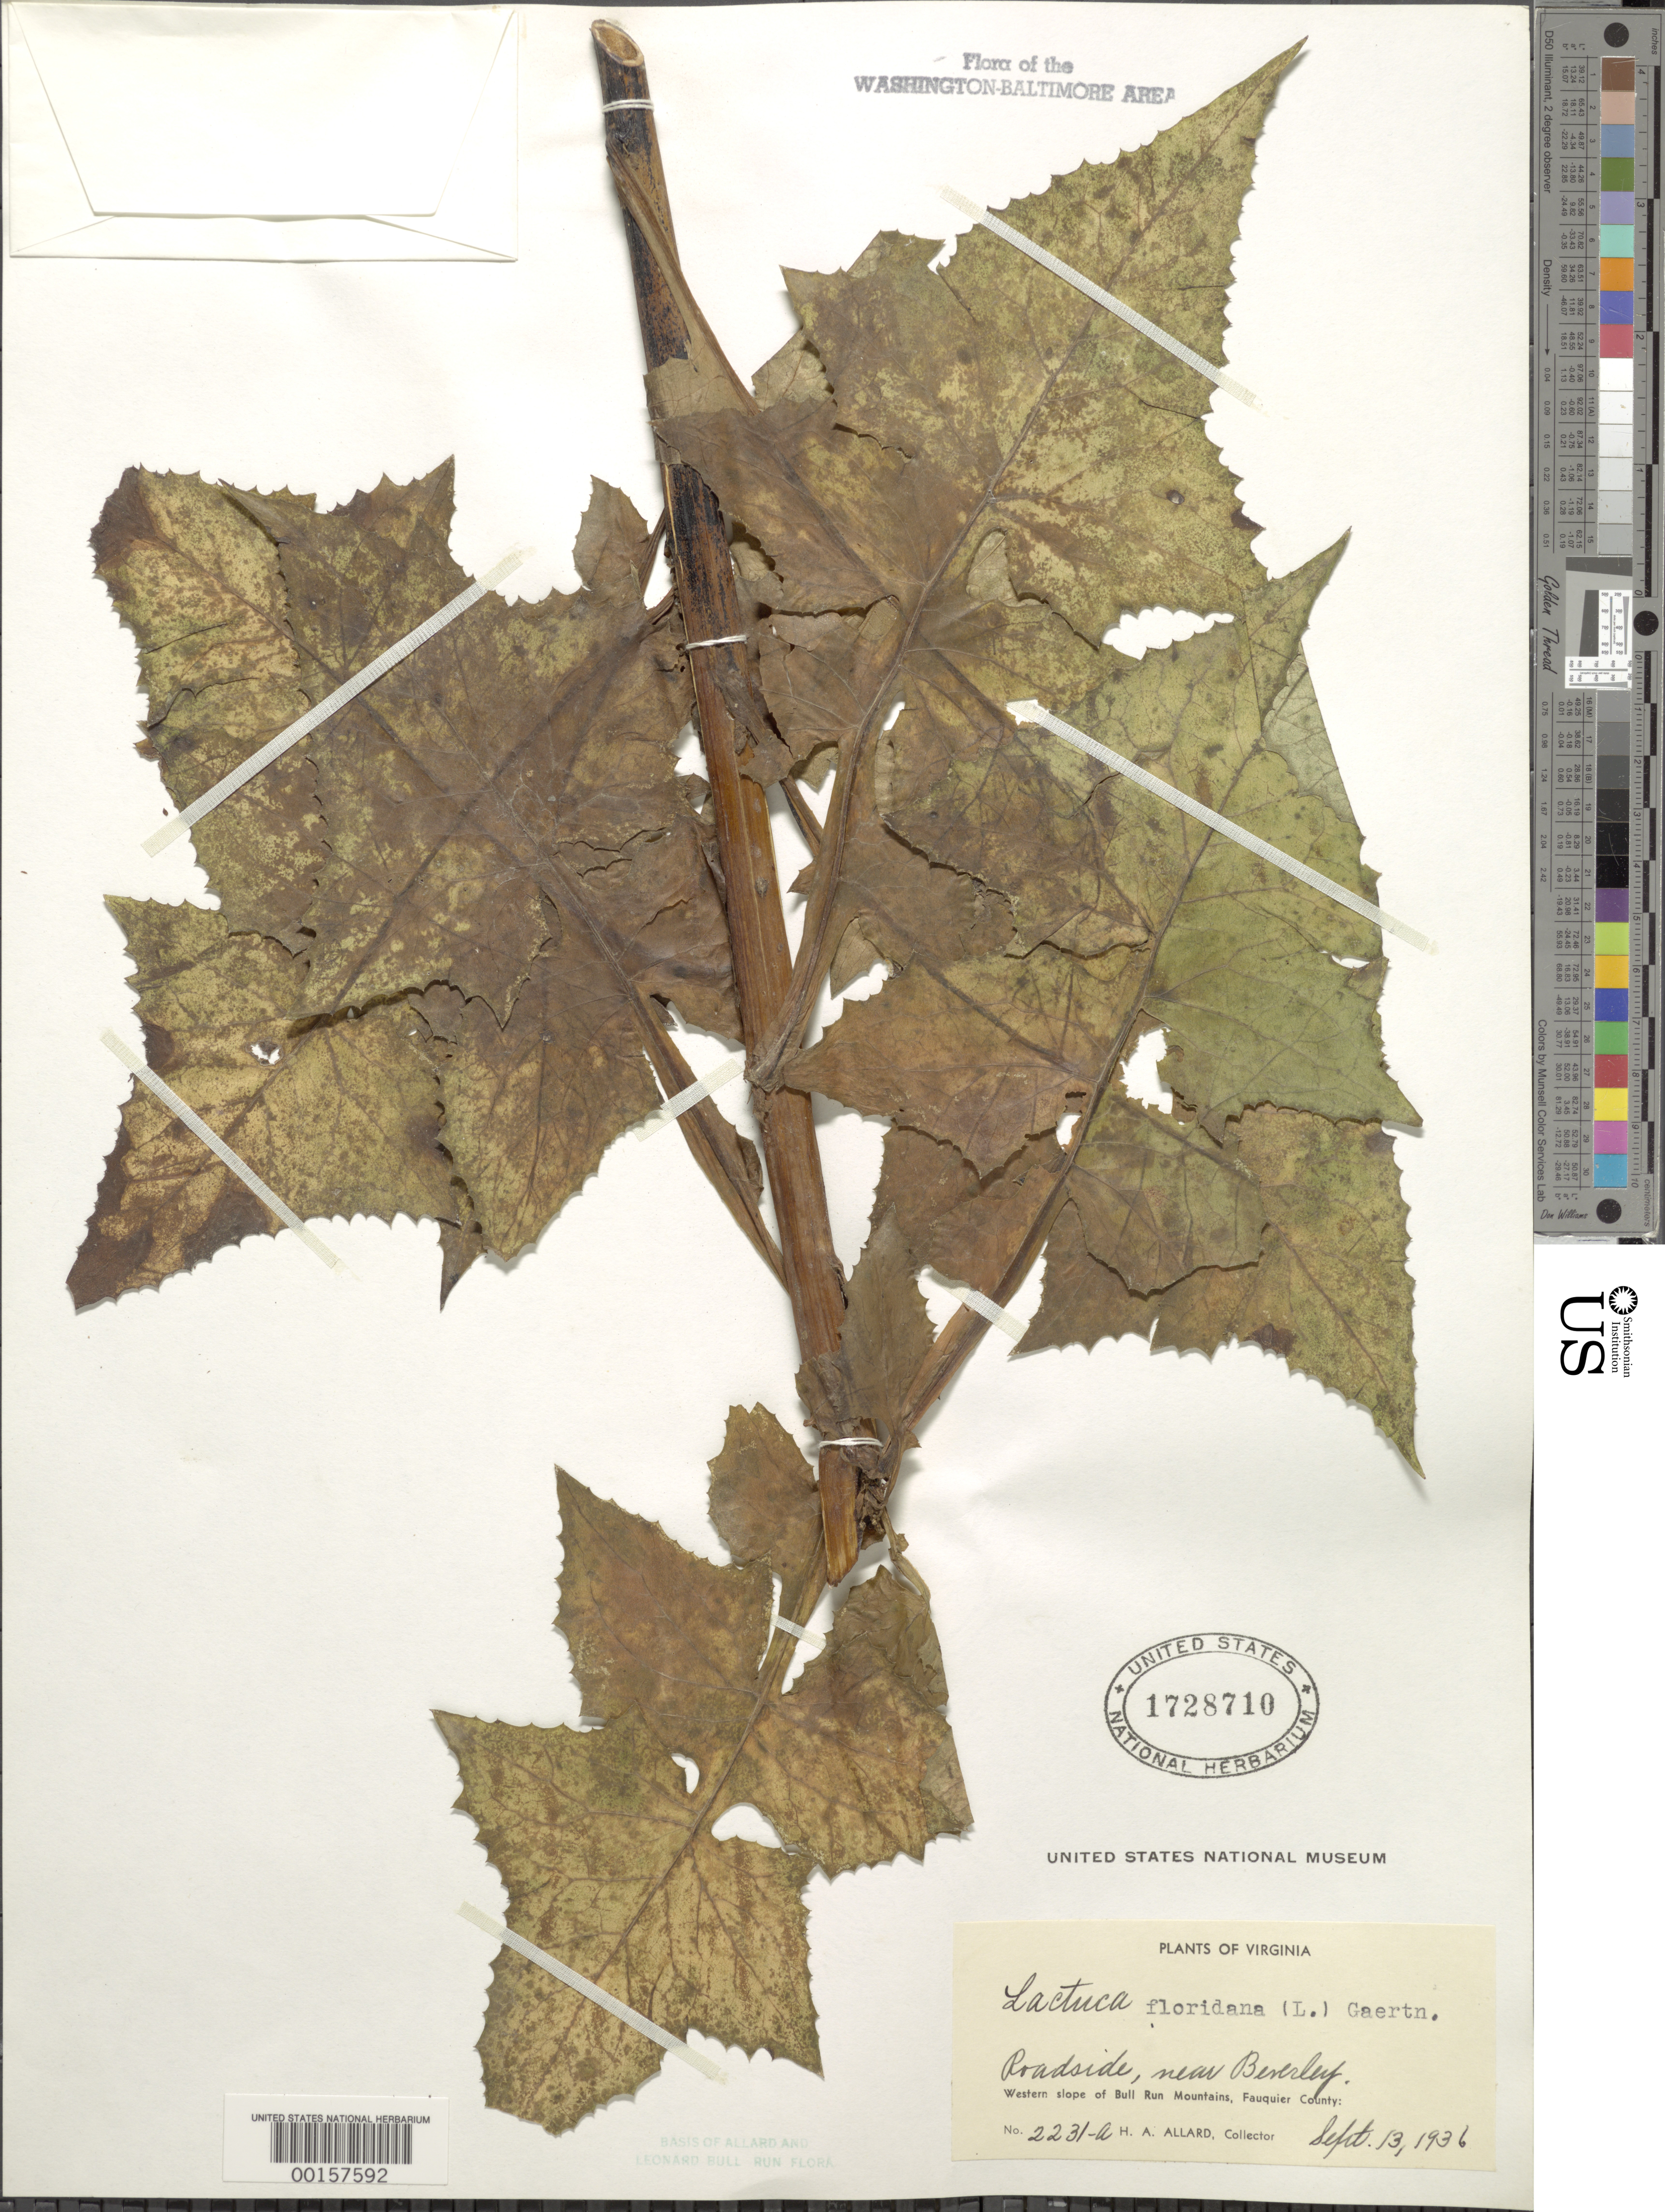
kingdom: Plantae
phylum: Tracheophyta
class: Magnoliopsida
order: Asterales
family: Asteraceae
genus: Lactuca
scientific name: Lactuca floridana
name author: (L.) Gaertn.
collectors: H. A. Allard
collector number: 2231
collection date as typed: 13 Sep 1936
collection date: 1936-09-13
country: United States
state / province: Virginia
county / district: Fauquier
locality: Near Beverley western slope of Bull Run Mountains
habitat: Roadside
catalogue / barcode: US 1728710